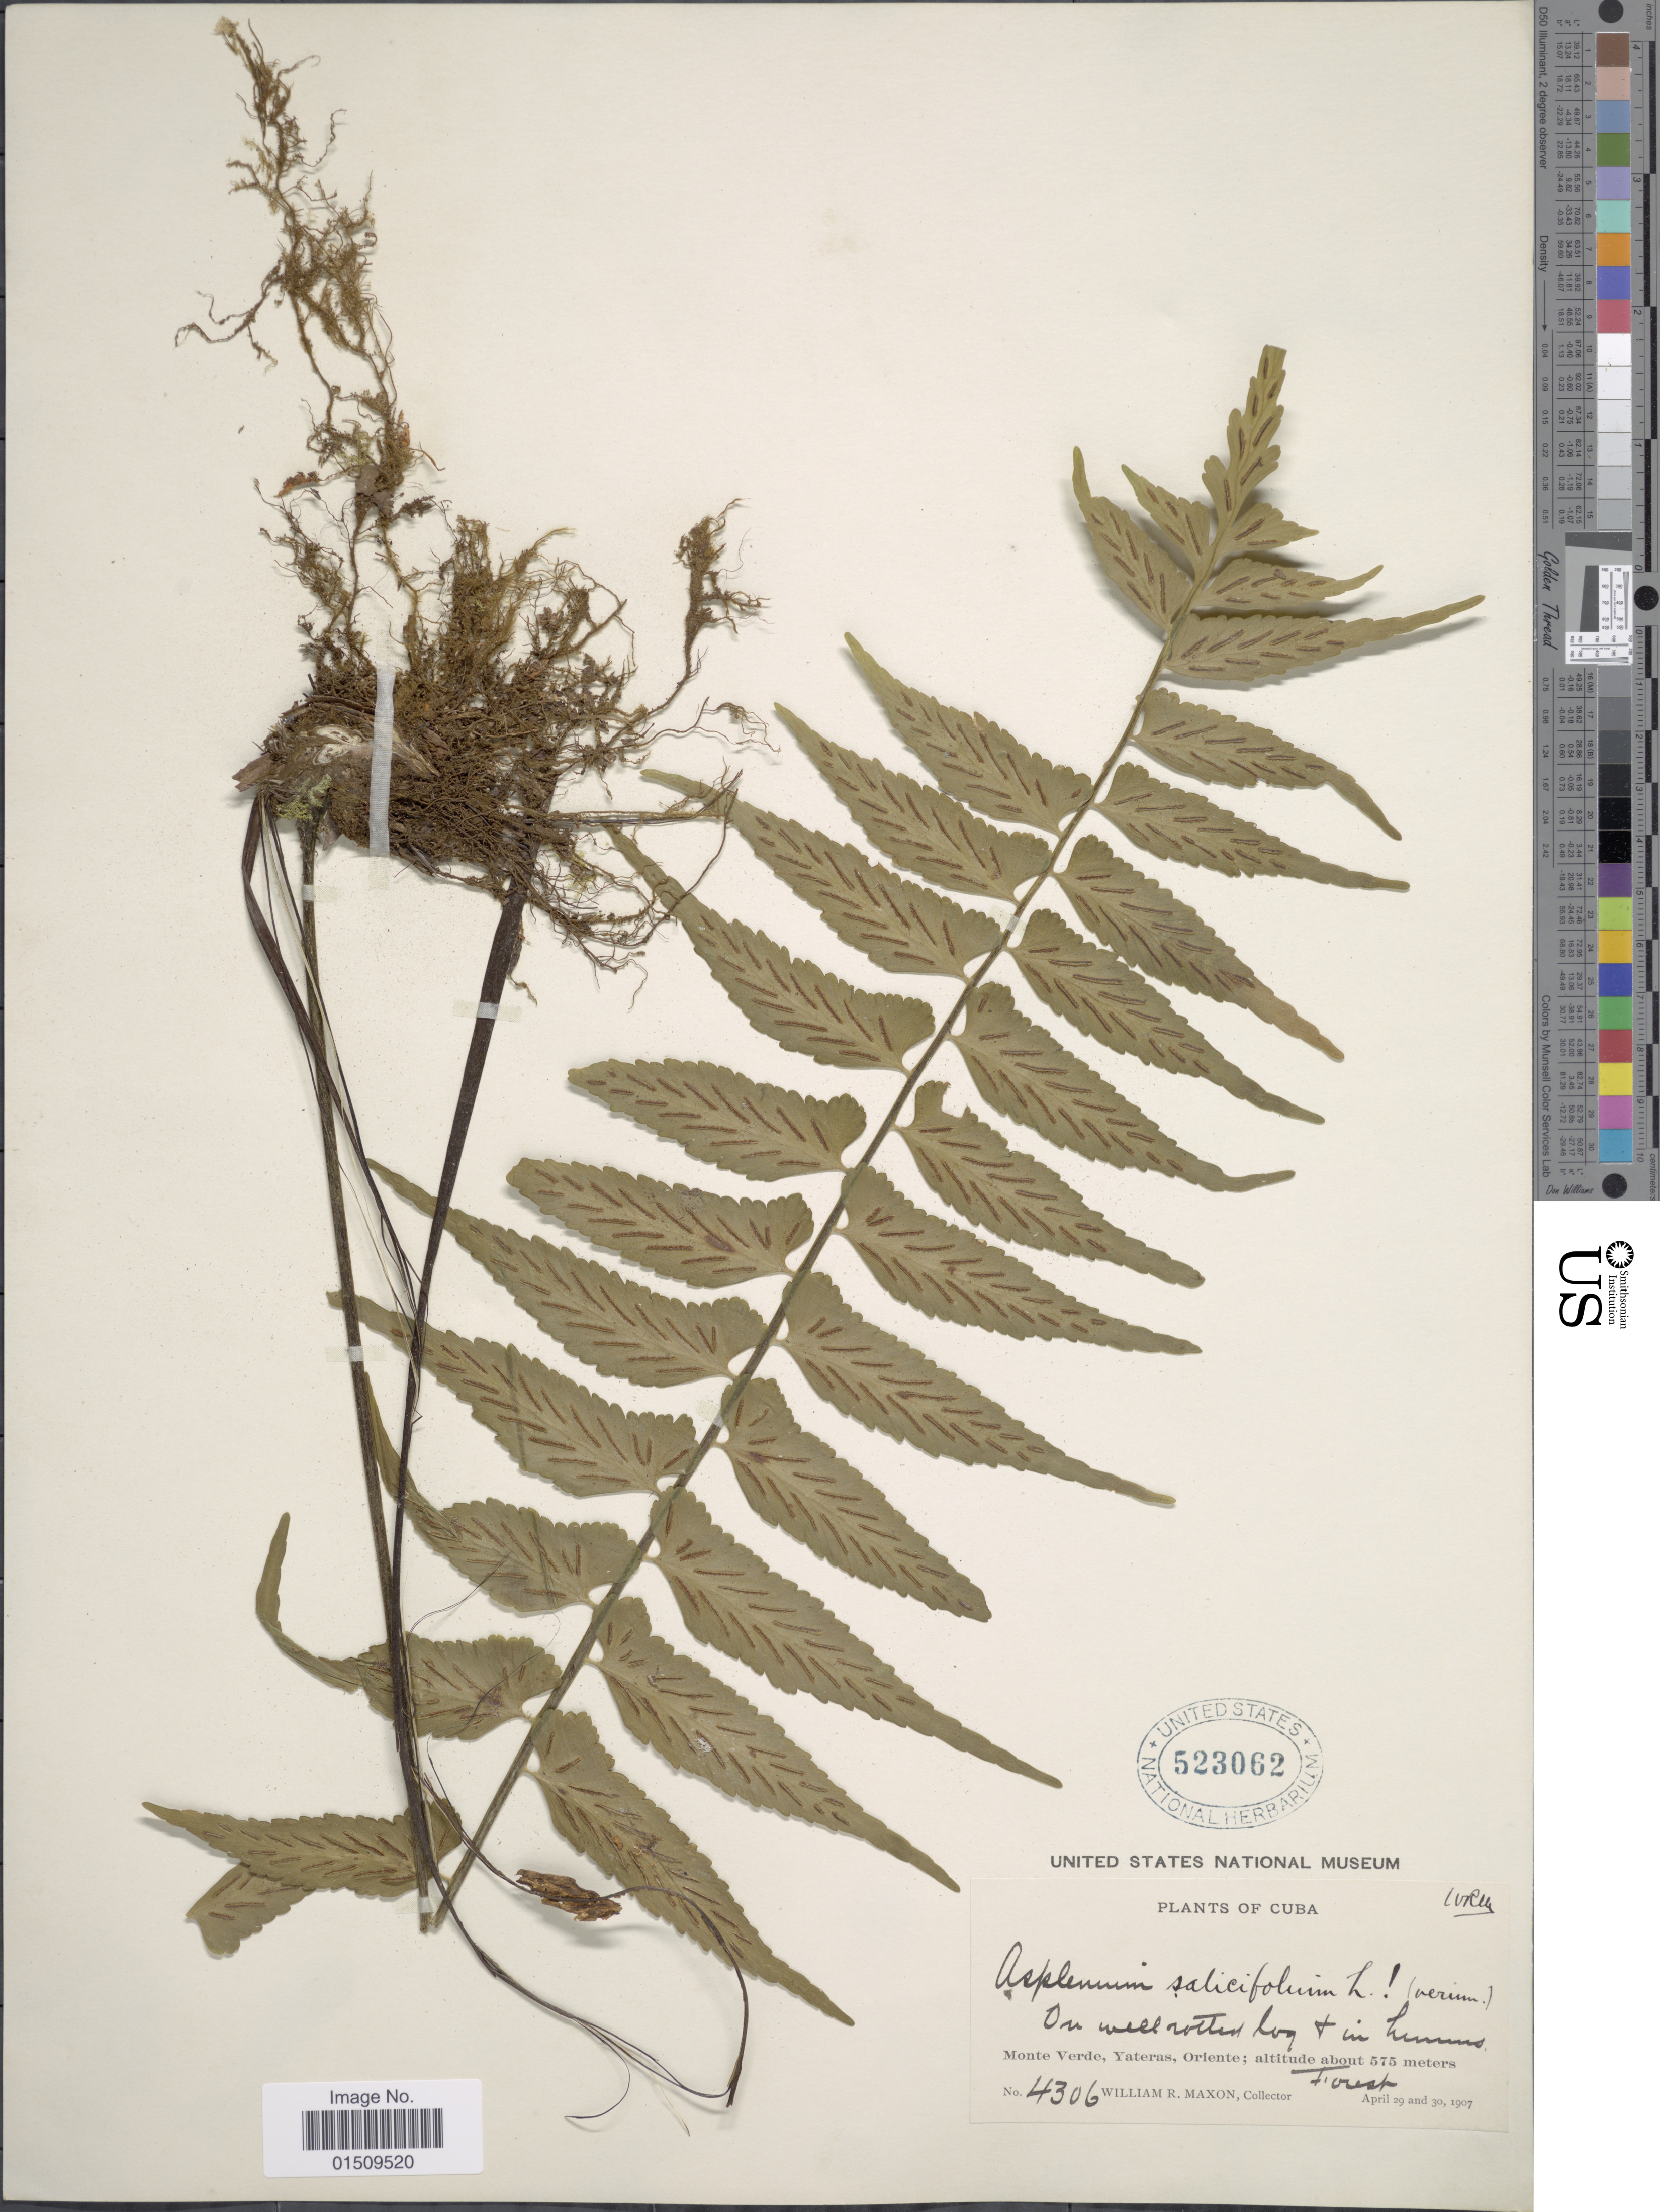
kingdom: Plantae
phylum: Tracheophyta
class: Polypodiopsida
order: Polypodiales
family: Aspleniaceae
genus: Asplenium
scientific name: Asplenium salicifolium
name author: L.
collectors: W. R. Maxon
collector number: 4306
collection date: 1907-04-29/1907-04-30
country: Cuba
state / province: Oriente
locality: Cuba, Monte Verde, Yateras.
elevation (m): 575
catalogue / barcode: US 523062